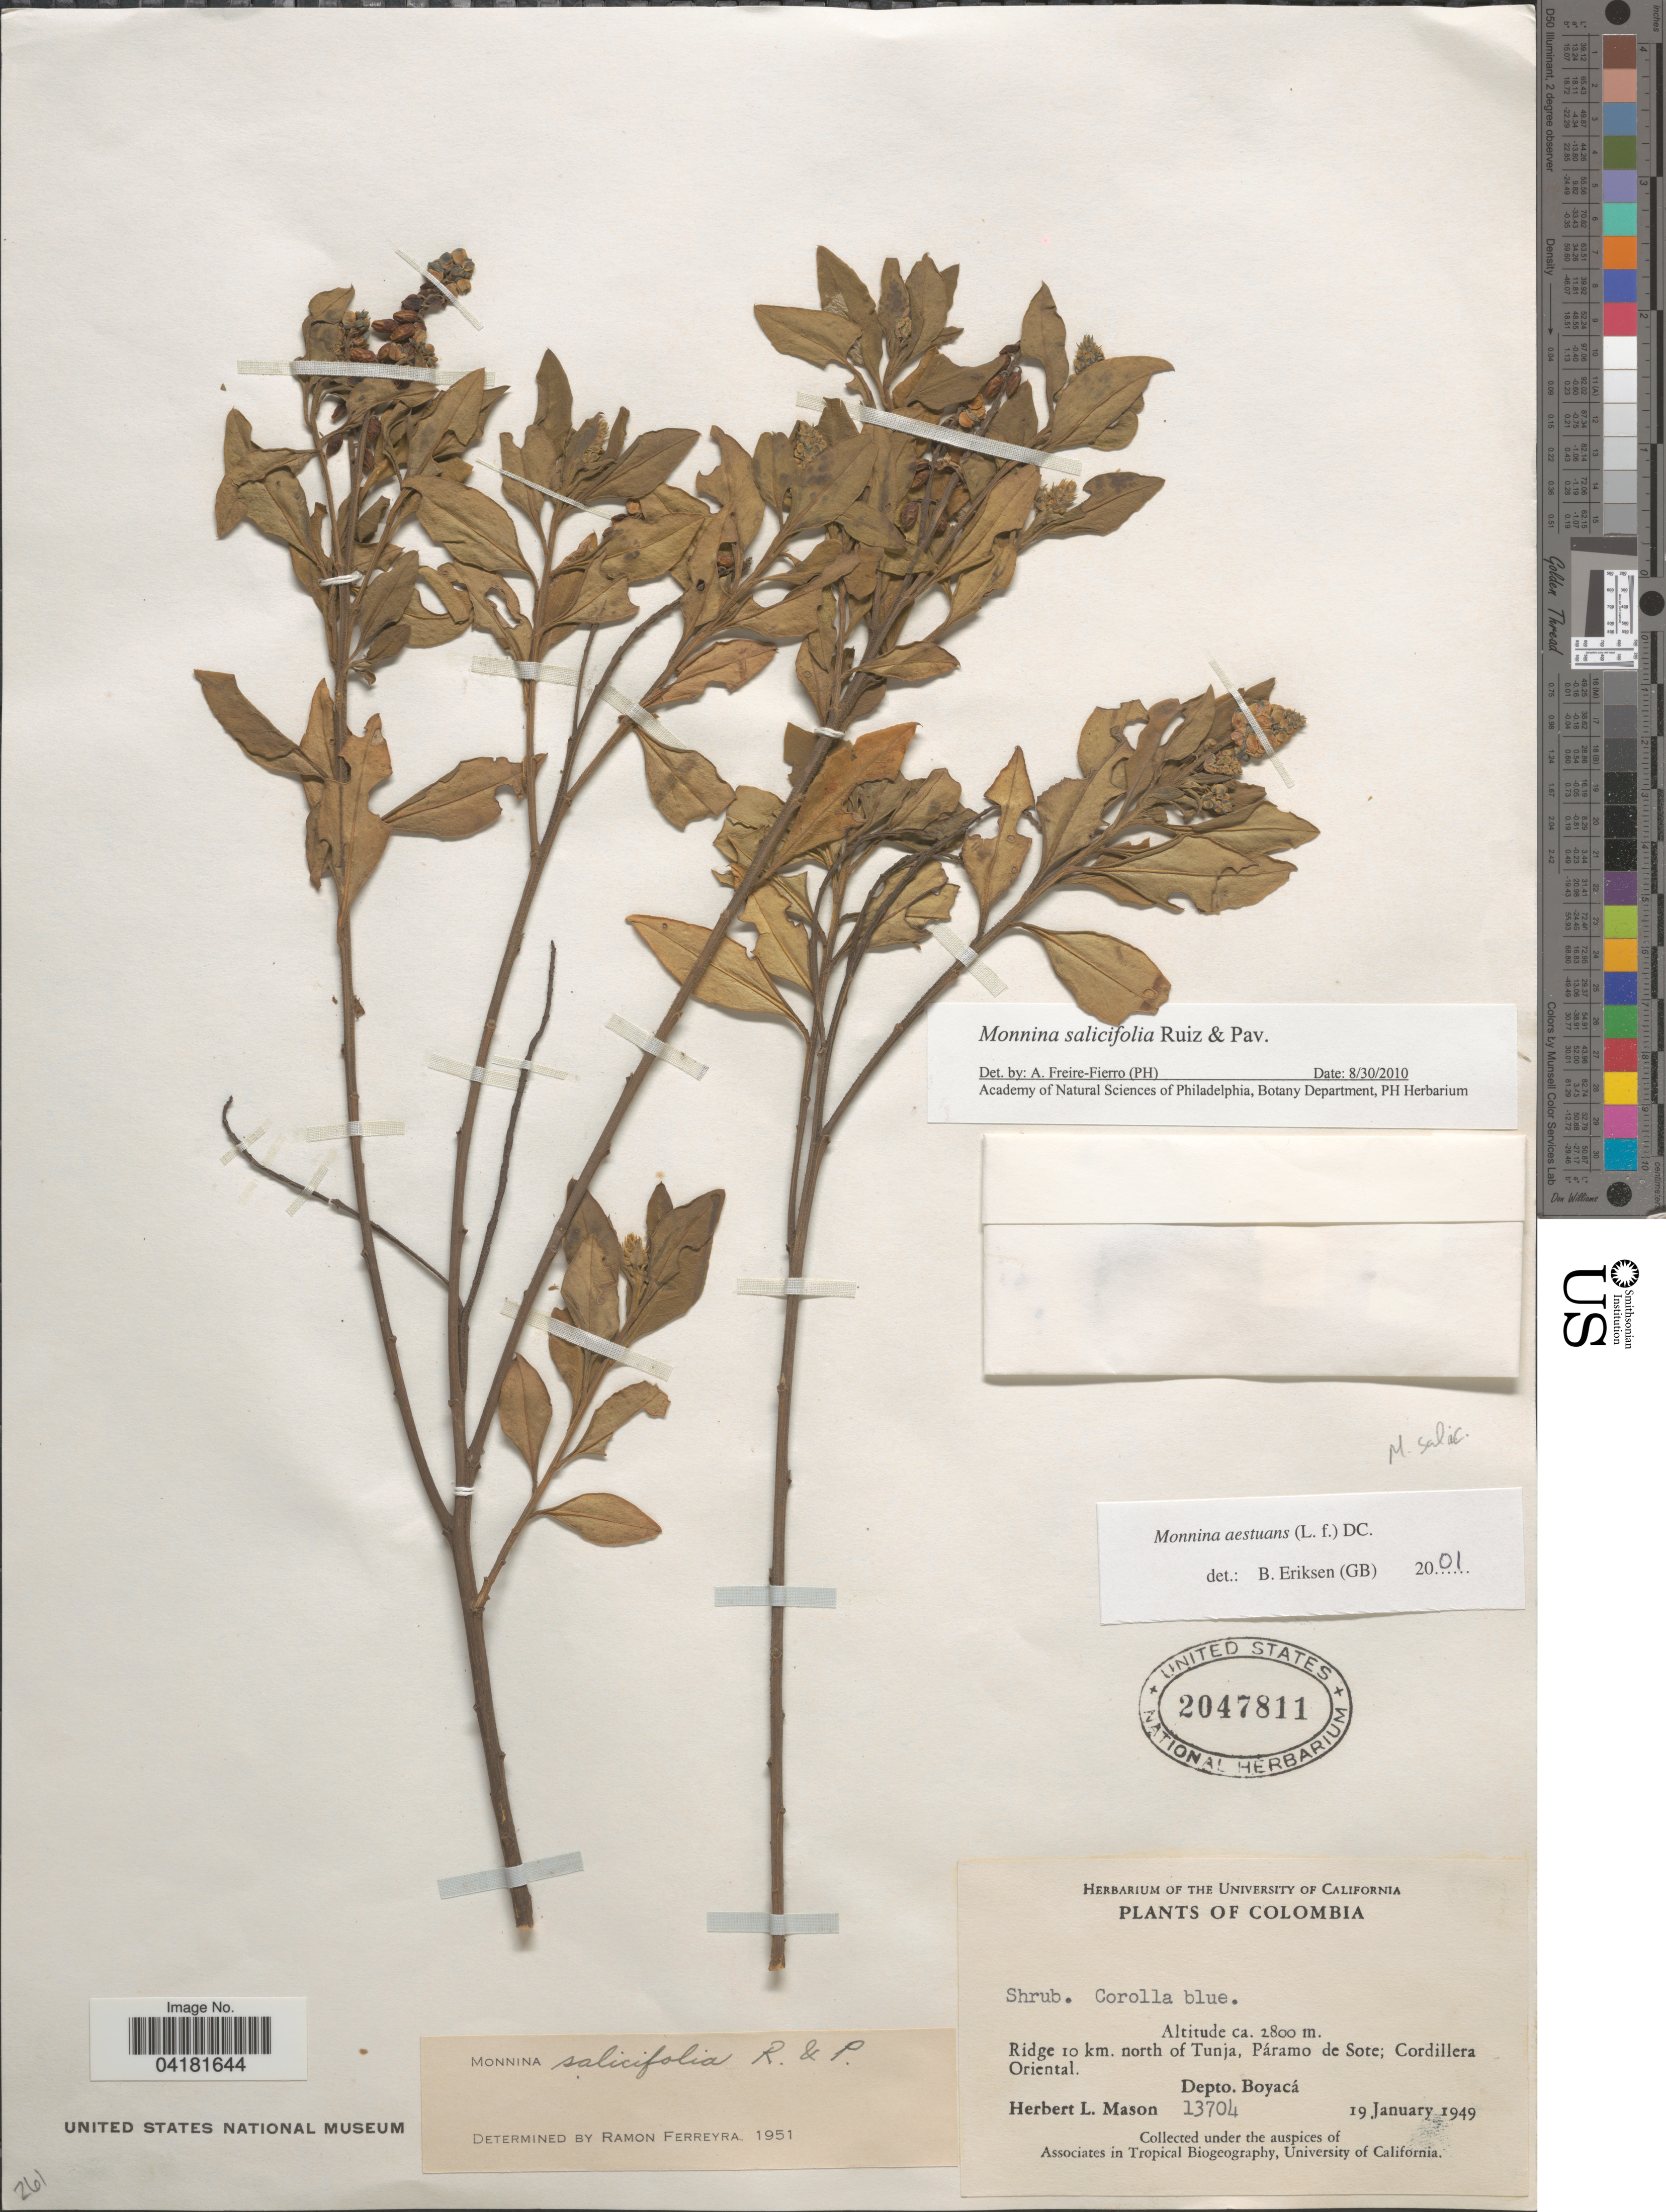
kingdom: Plantae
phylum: Tracheophyta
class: Magnoliopsida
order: Fabales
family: Polygalaceae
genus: Monnina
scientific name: Monnina salicifolia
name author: Ruiz & Pav.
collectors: H. L. Mason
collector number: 13704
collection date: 1949-01-19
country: Colombia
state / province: Boyacá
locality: Ridge 10 km. north of Tunja, Páramo de Sote; Cordillera Oriental. Depto. Boyacá.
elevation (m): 2800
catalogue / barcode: US 2047811